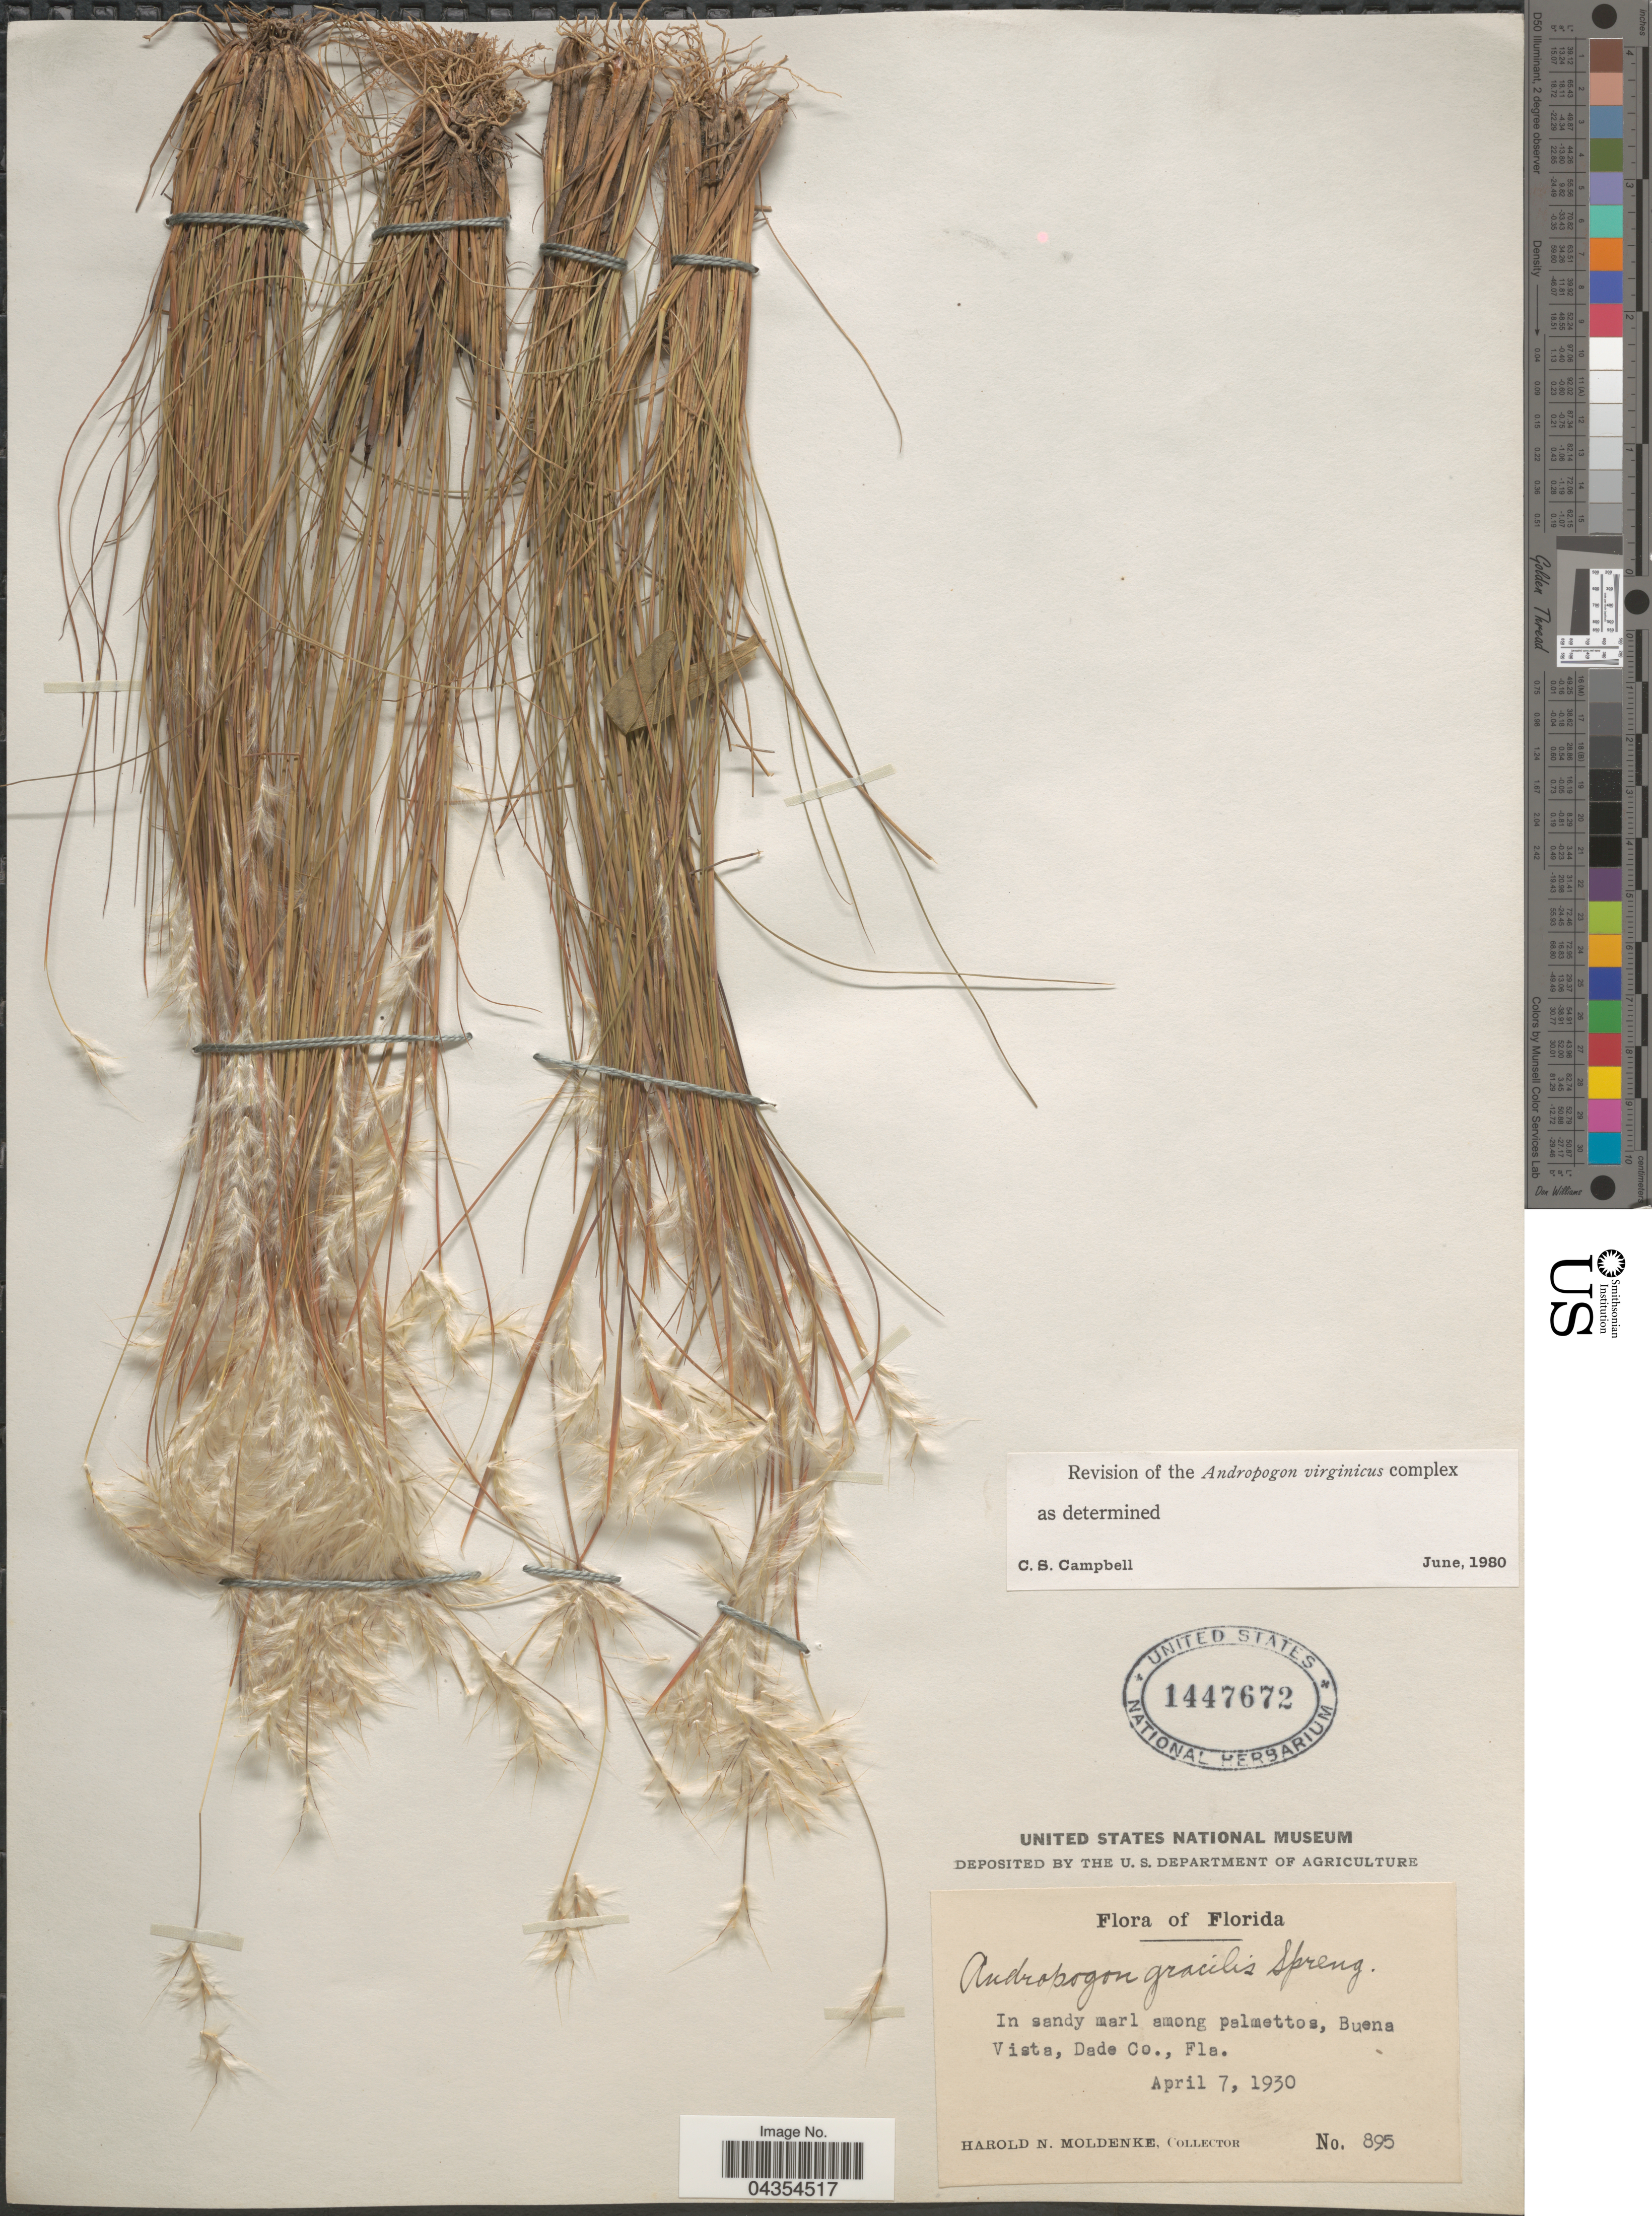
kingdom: Plantae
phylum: Tracheophyta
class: Liliopsida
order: Poales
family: Poaceae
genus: Schizachyrium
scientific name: Schizachyrium gracile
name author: (Spreng.) Nash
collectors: H. N. Moldenke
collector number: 895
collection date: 1930-04-07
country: United States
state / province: Florida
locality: In sandy marl among palmettos, Buena Vista, Dade Co.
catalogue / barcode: US 1447672